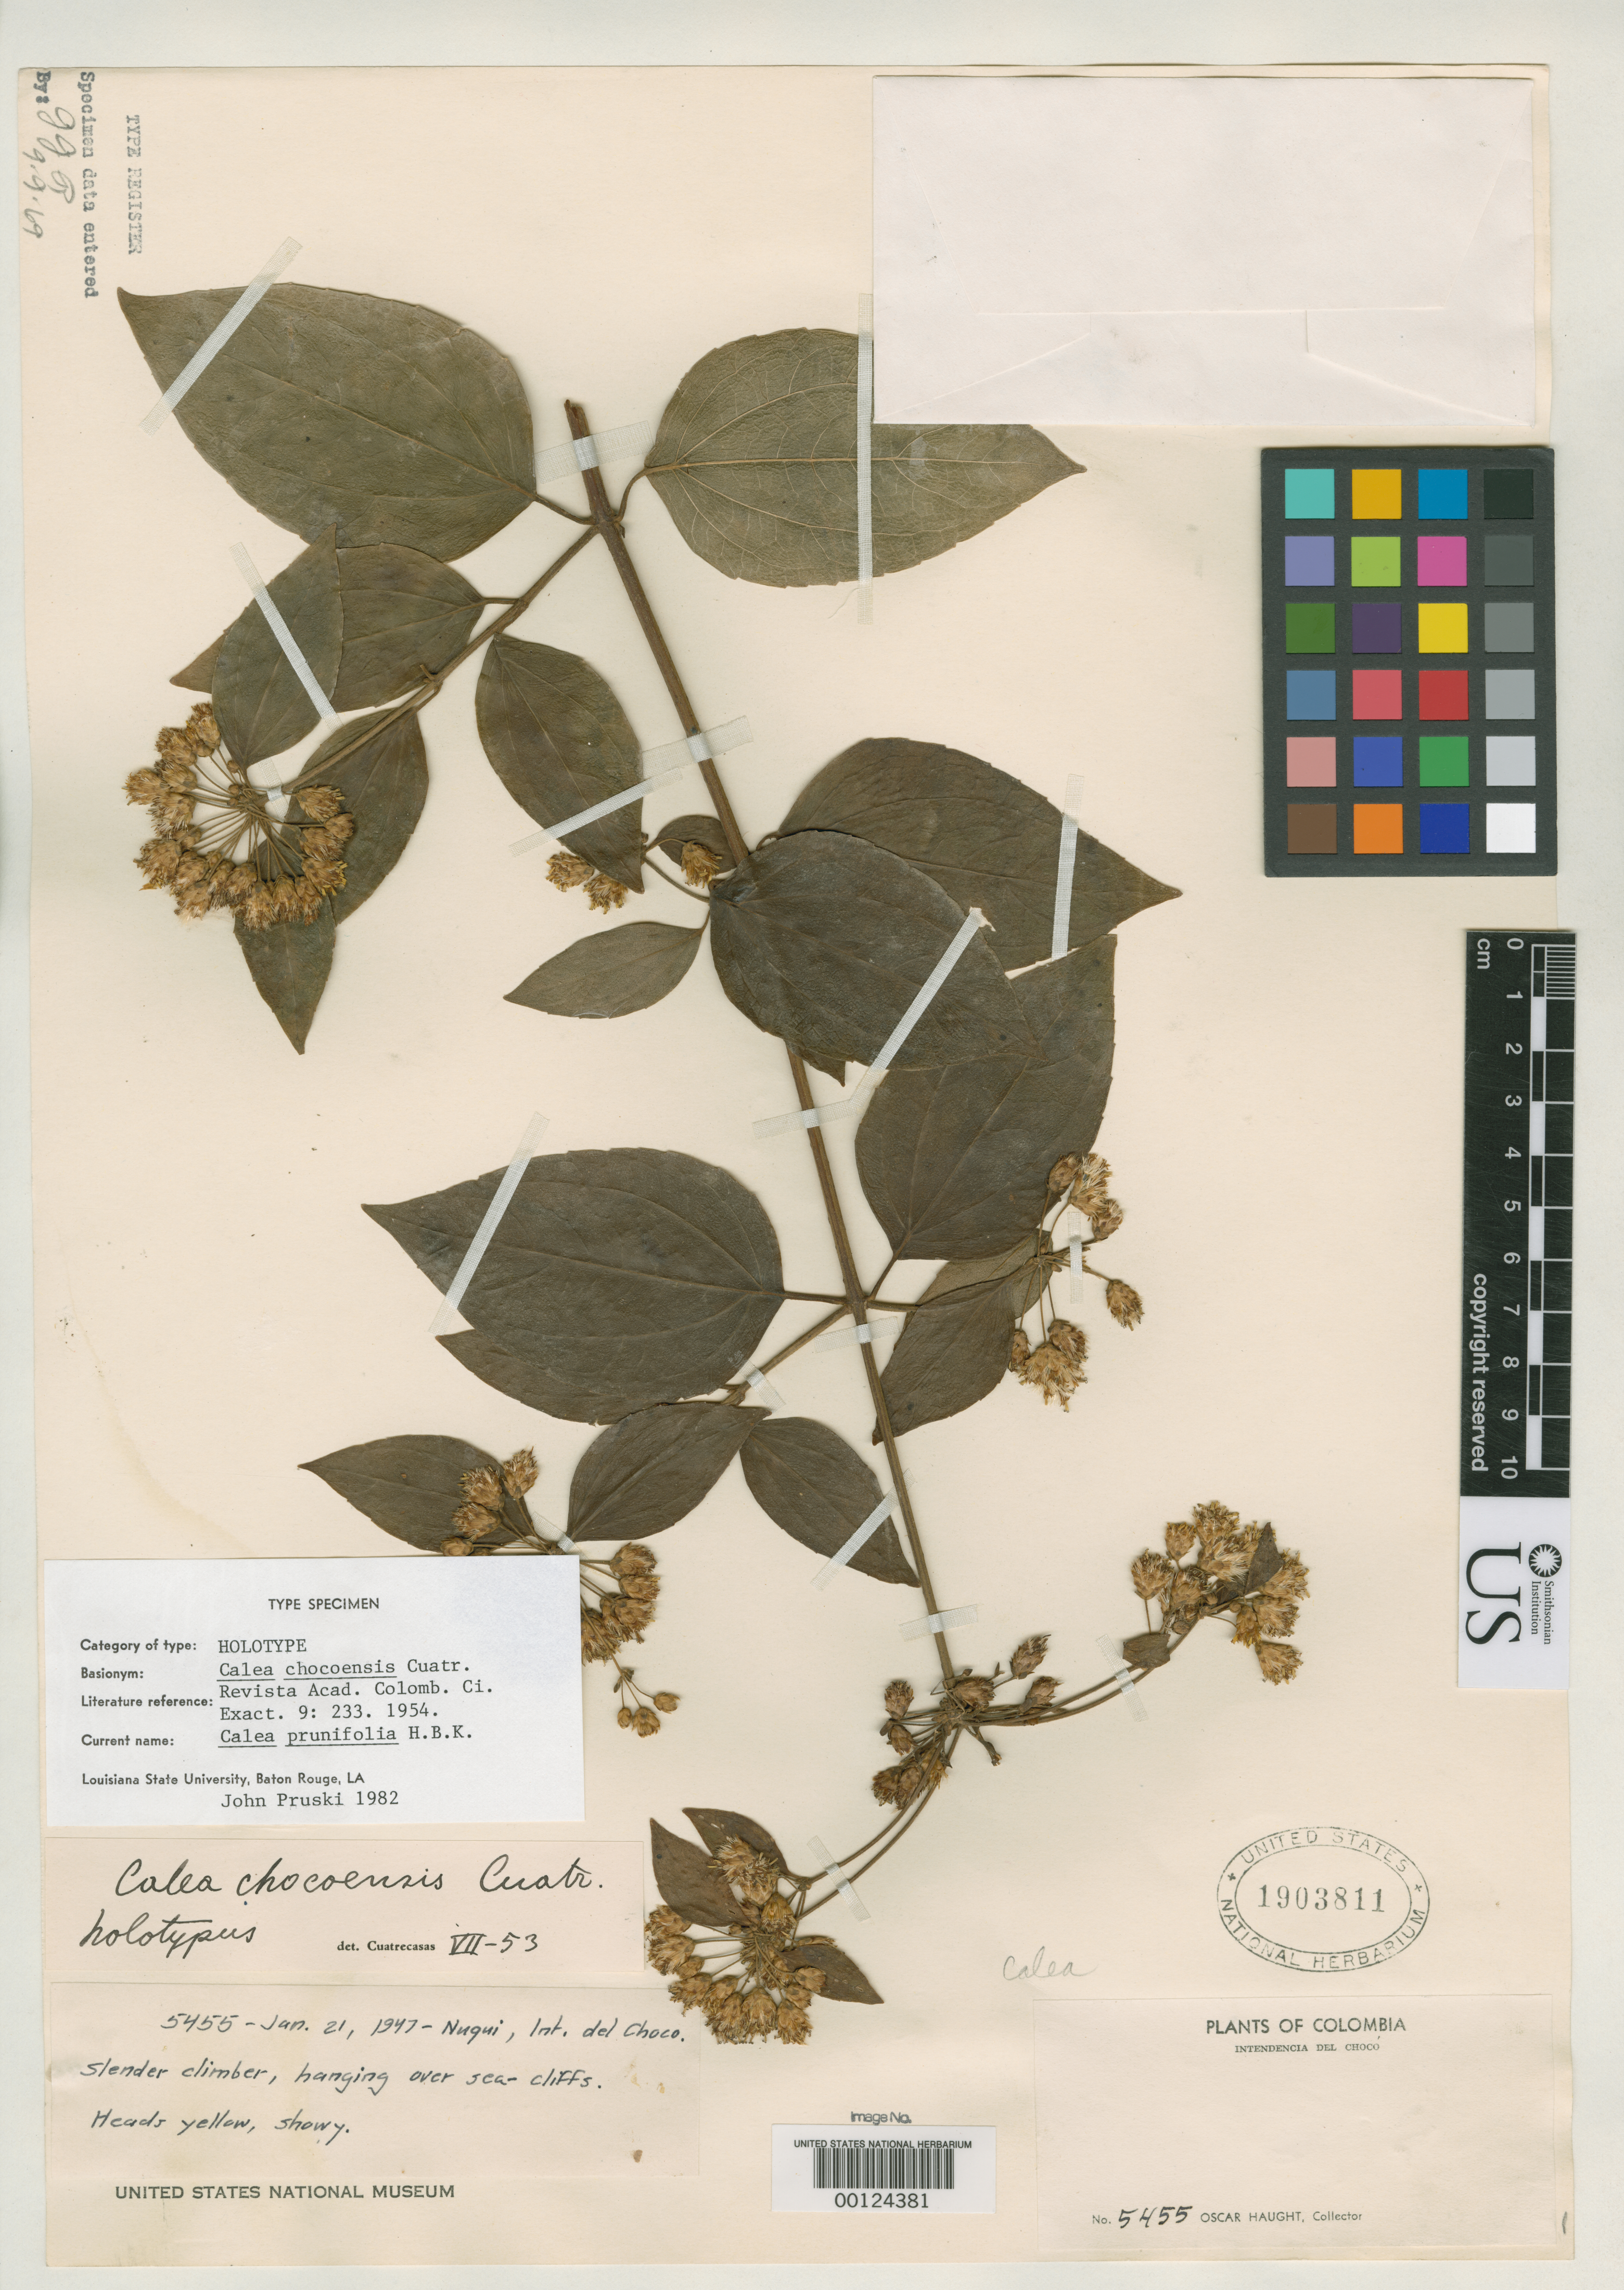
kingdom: Plantae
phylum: Tracheophyta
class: Magnoliopsida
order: Asterales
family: Asteraceae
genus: Calea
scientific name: Calea chocoensis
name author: Cuatrec.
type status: Holotype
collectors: O. L. Haught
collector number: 5455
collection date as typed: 21 Jan 1947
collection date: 1947-01-21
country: Colombia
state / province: Chocó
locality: Nuqui.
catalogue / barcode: US 1903811